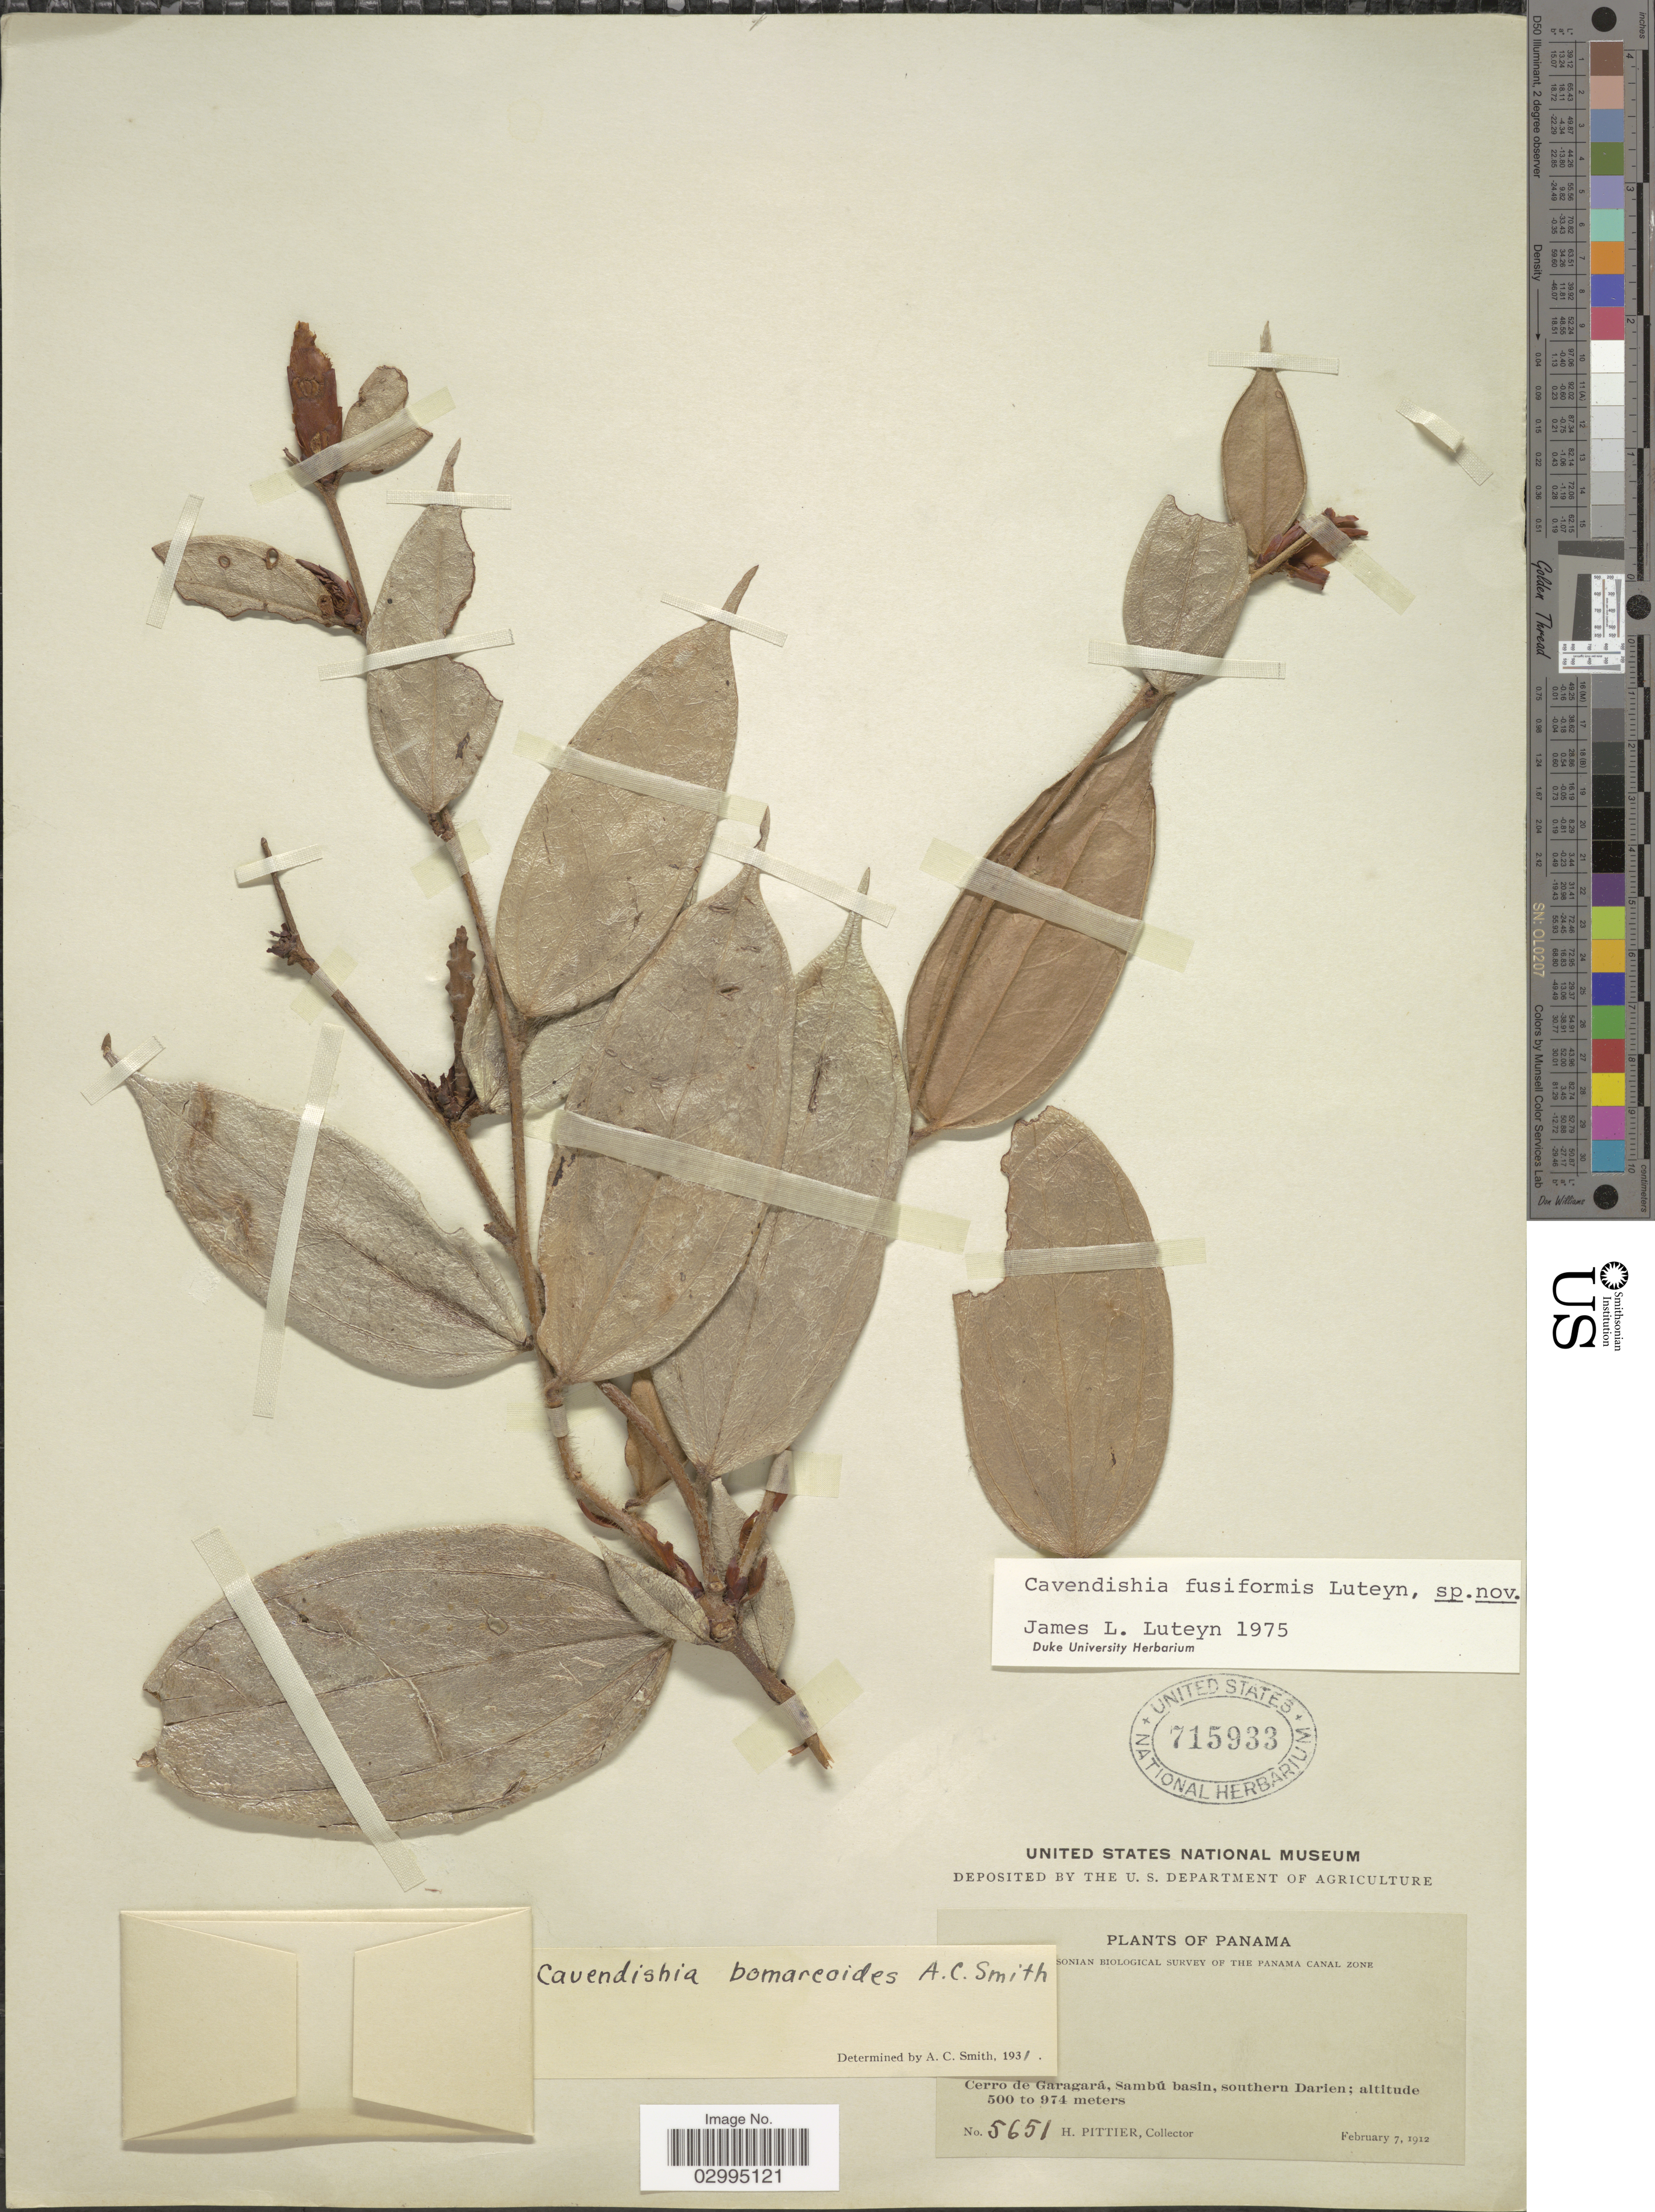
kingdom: Plantae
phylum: Tracheophyta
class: Magnoliopsida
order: Ericales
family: Ericaceae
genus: Cavendishia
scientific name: Cavendishia fusiformis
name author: Luteyn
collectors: H. F. Pittier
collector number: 5651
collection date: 1912-02-07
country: Panama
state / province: Darién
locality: Cerro de Garagará, Sambú basin, southern Darien.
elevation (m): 500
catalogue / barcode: US 715933